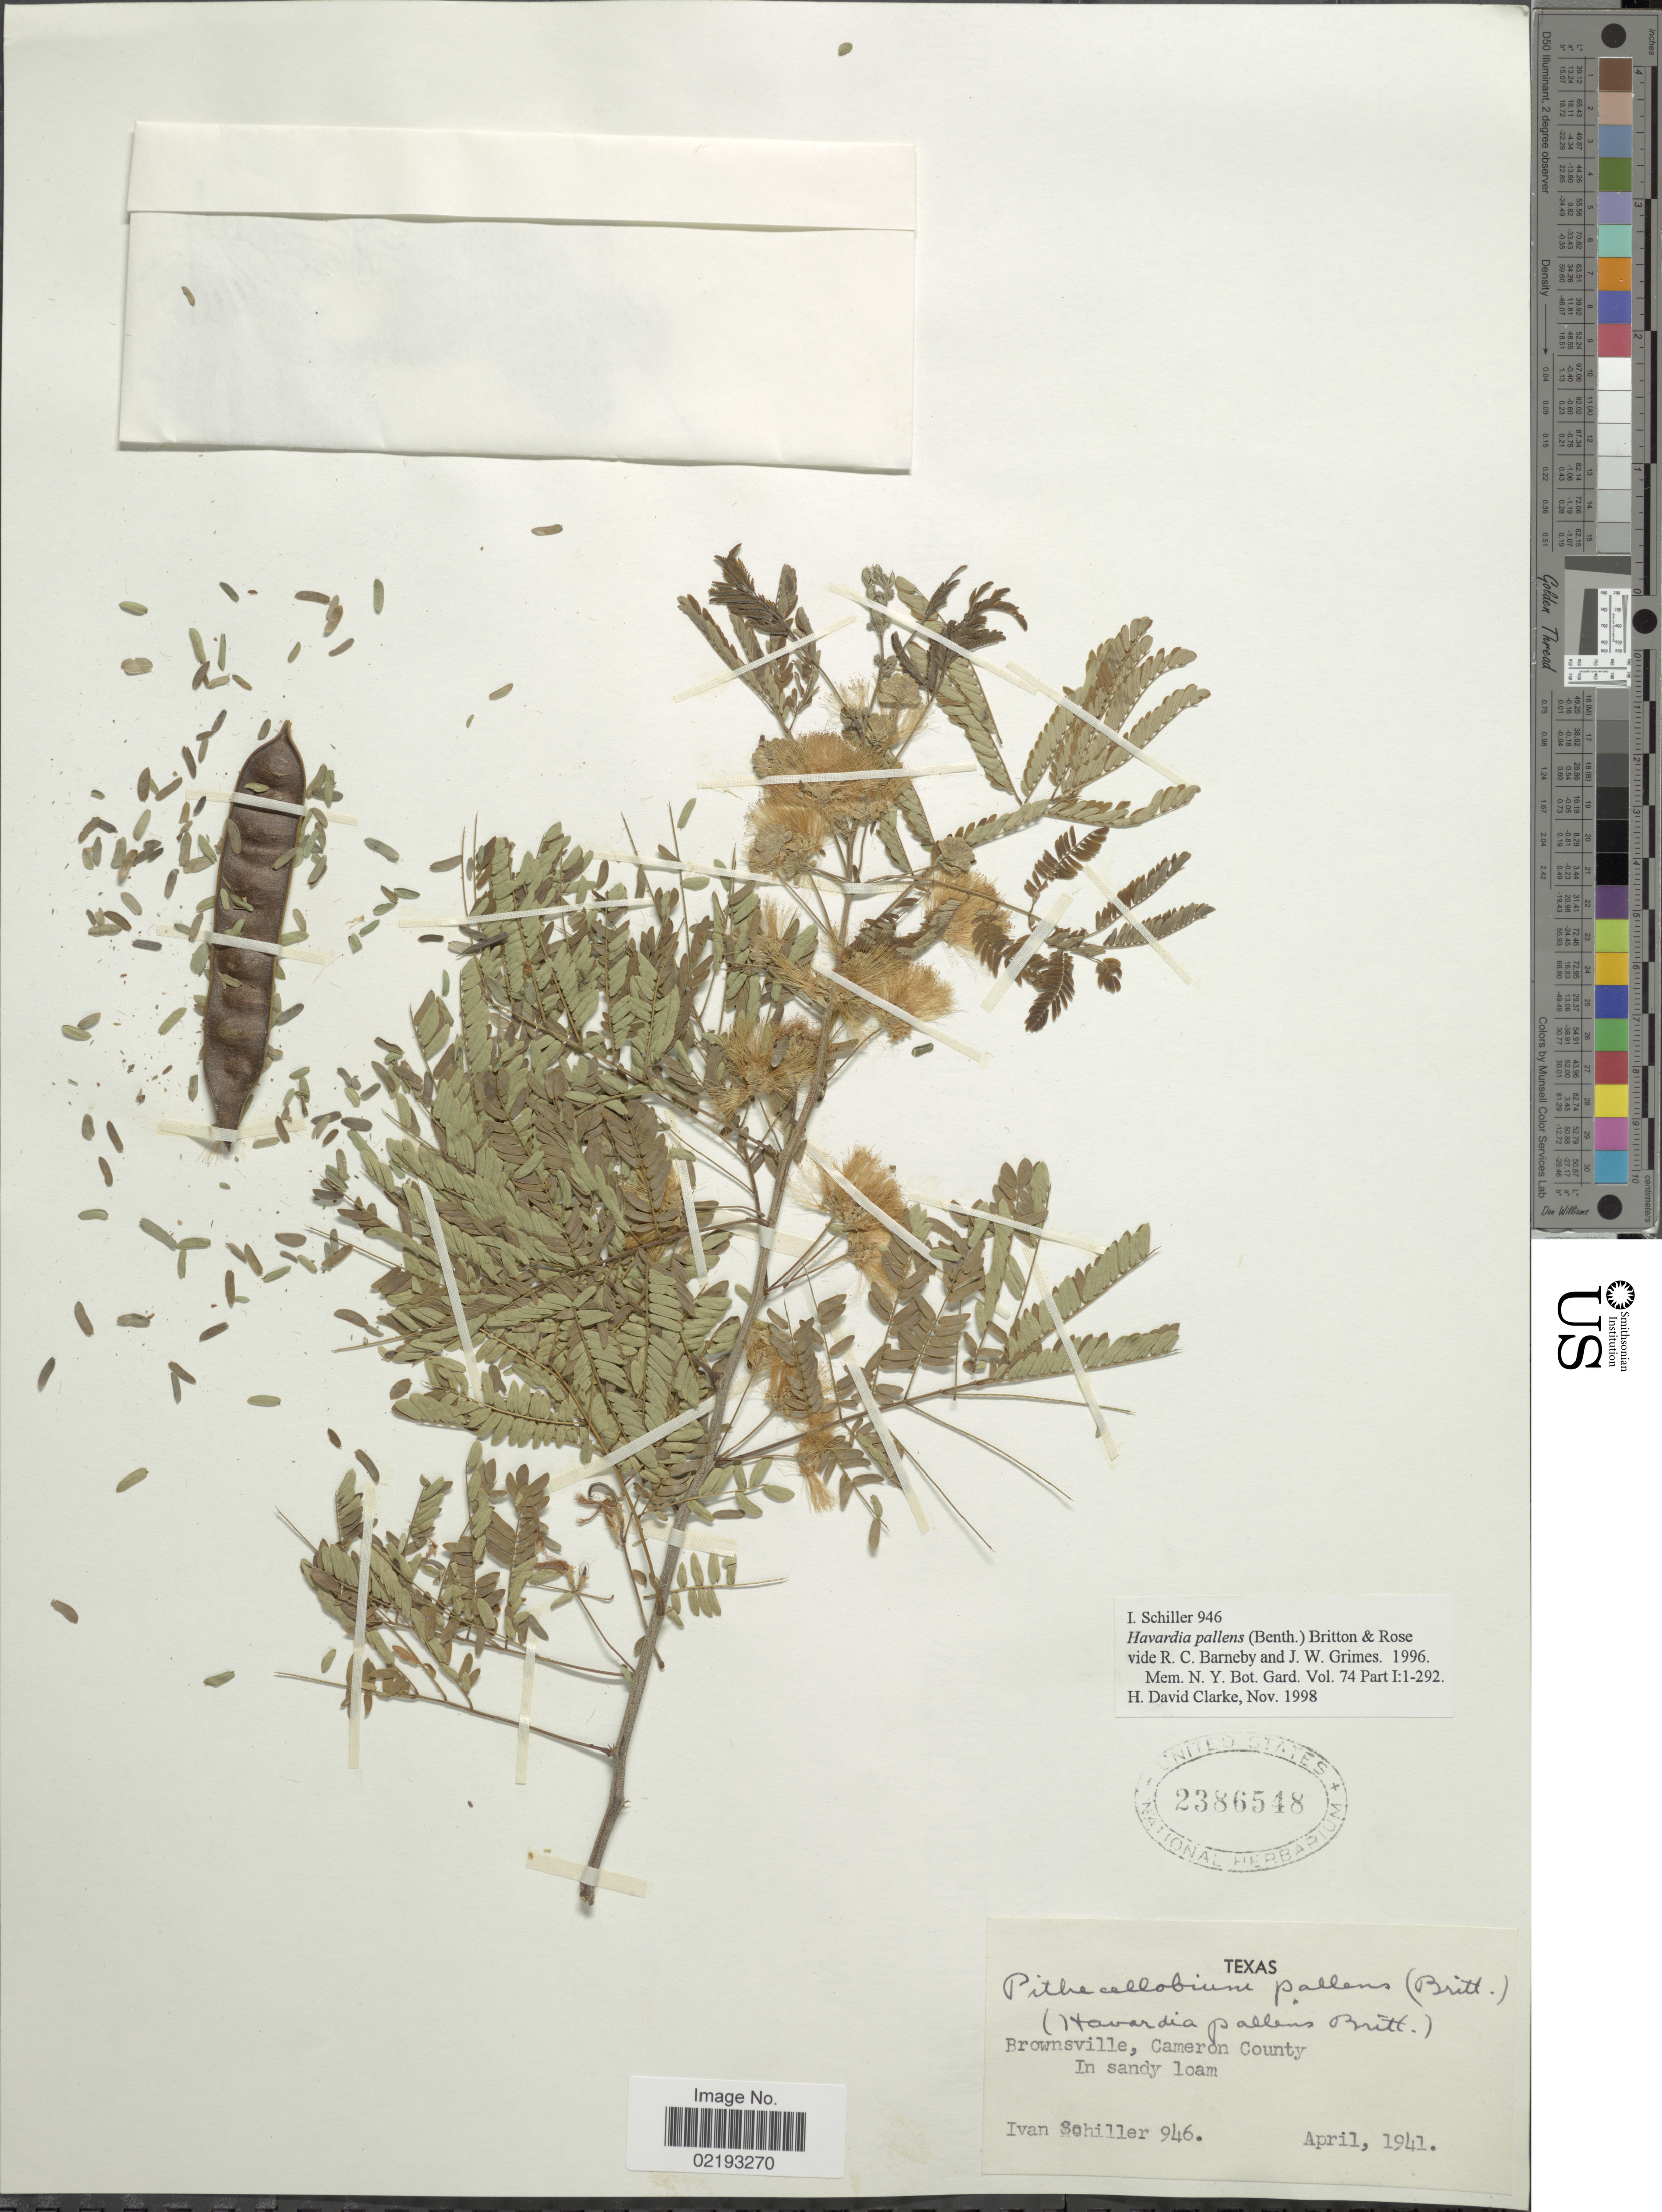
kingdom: Plantae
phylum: Tracheophyta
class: Magnoliopsida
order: Fabales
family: Fabaceae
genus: Havardia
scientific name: Havardia pallens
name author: (Benth.) Britton & Rose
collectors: I. Schiller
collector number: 946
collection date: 1941-04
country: United States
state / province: Texas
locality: Brownsville, Cameron County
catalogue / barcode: US 2386548